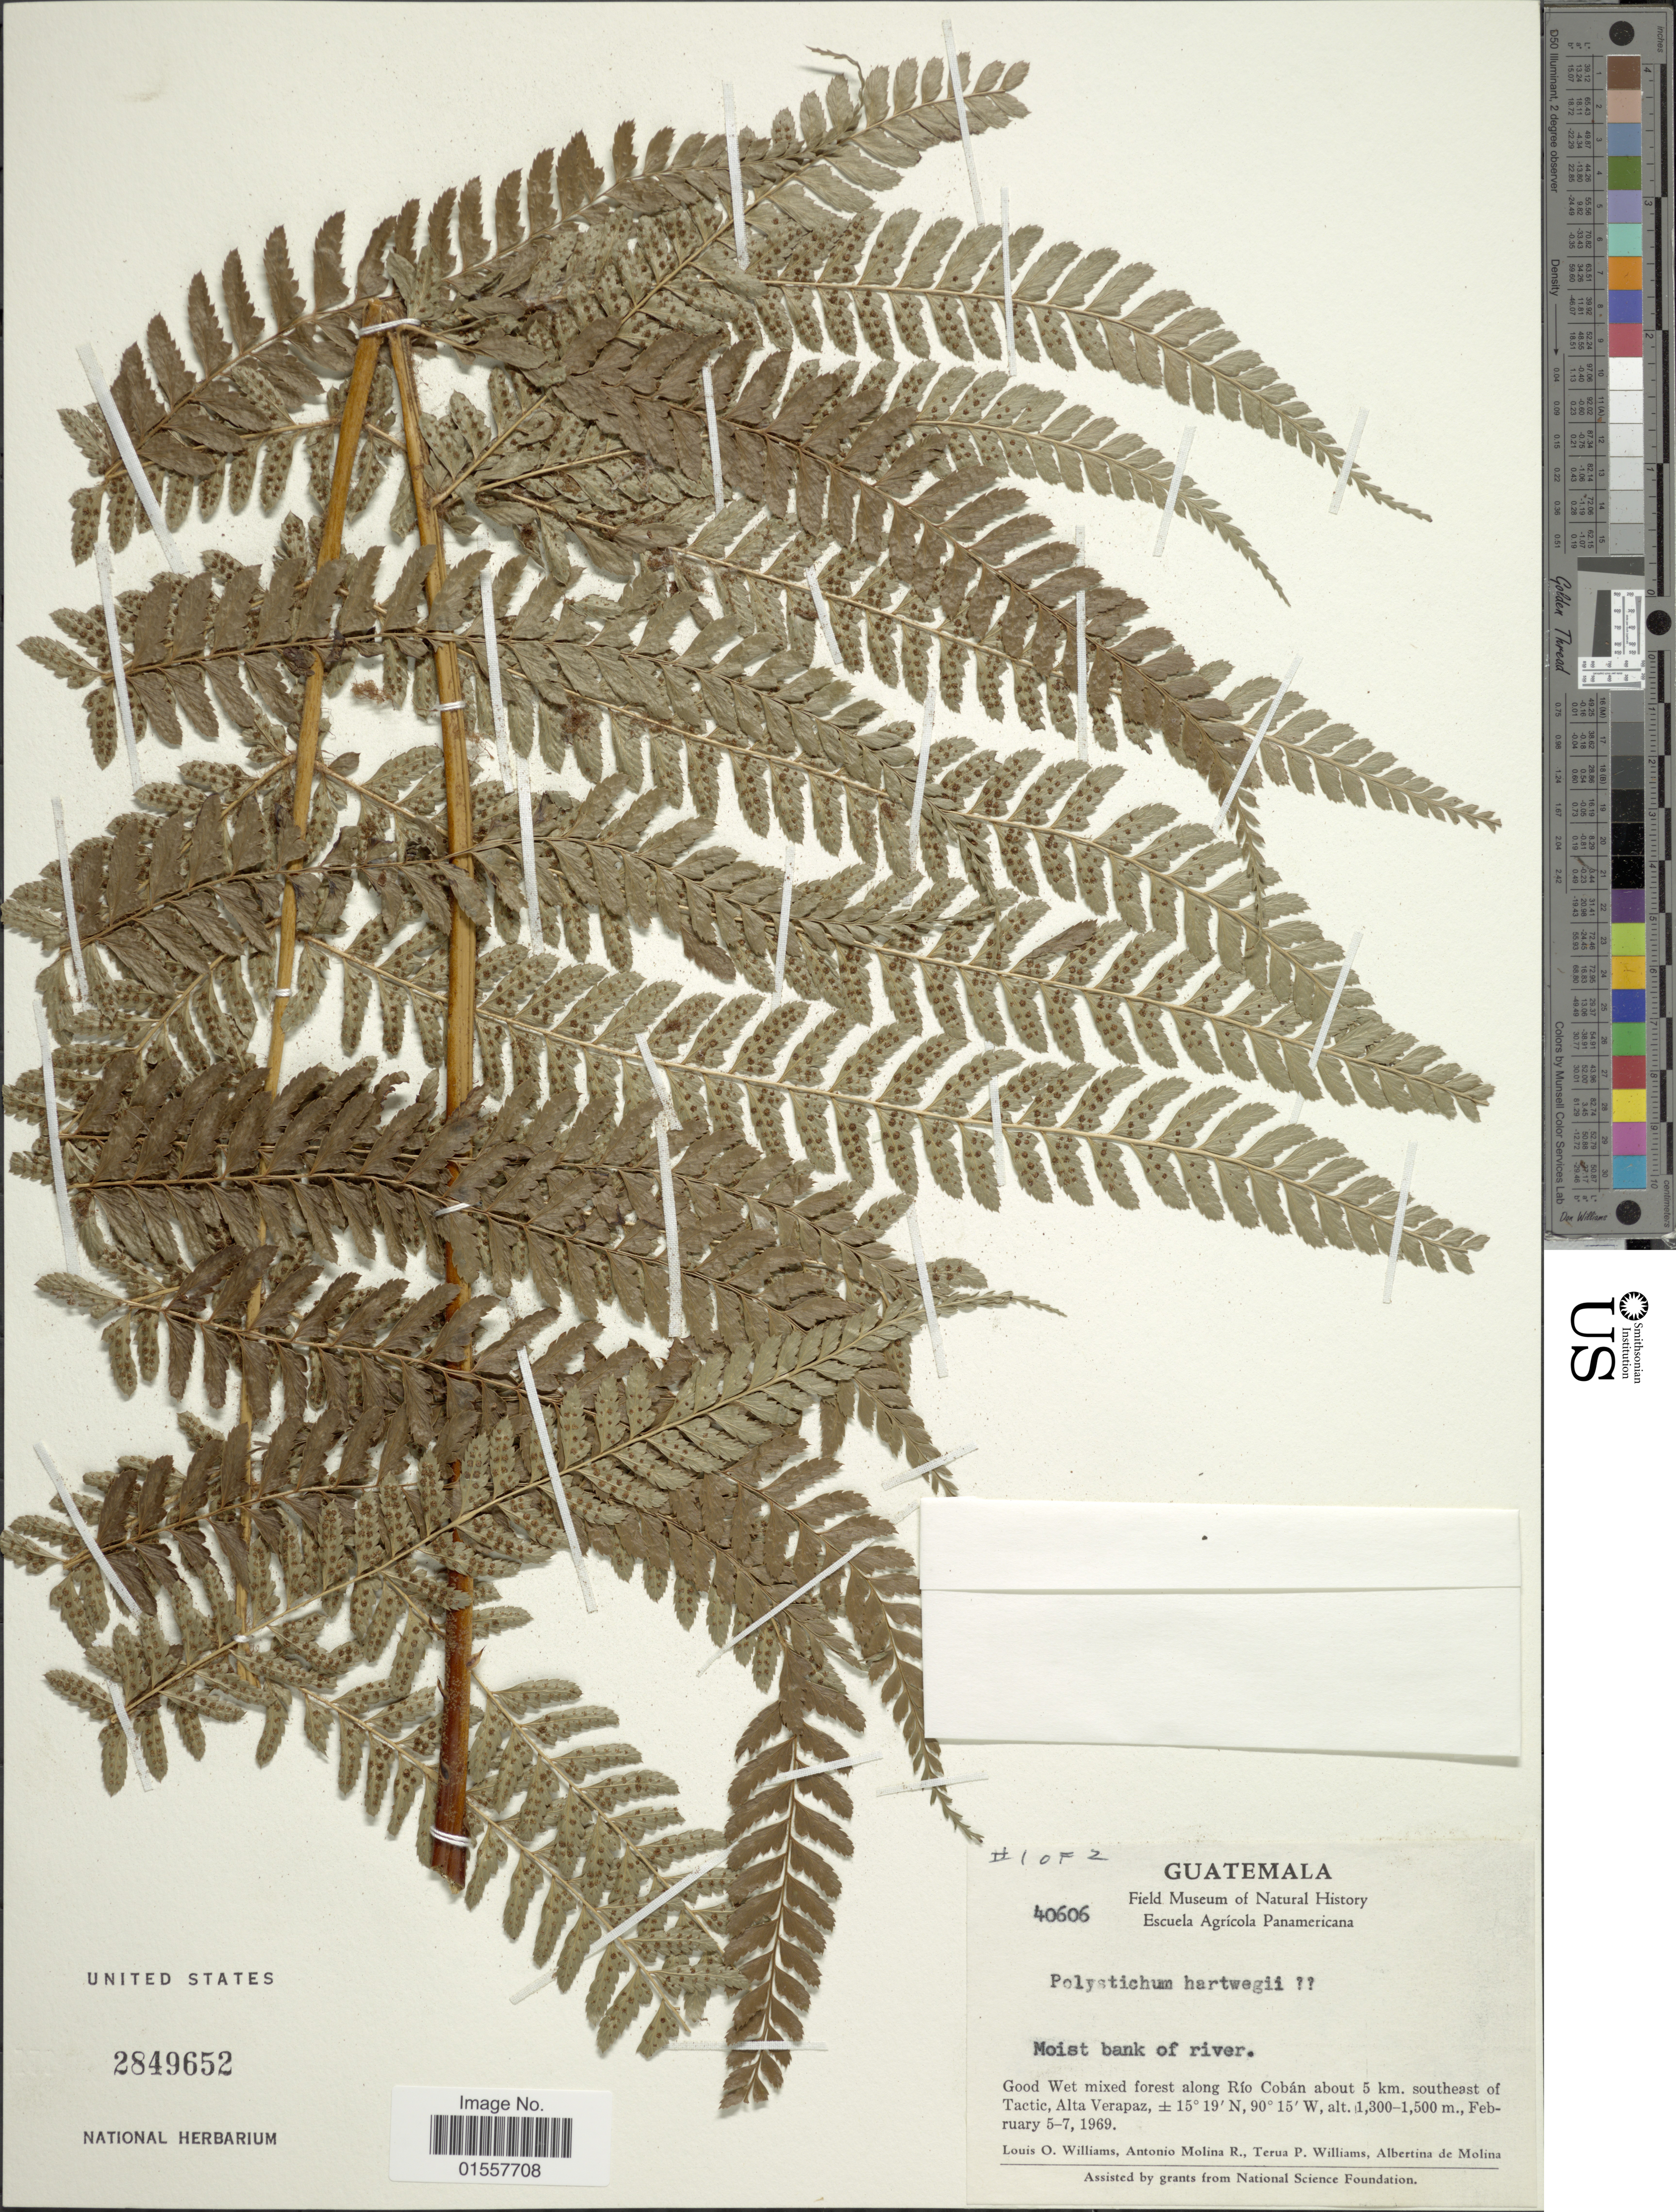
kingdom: Plantae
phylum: Tracheophyta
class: Polypodiopsida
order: Polypodiales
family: Dryopteridaceae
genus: Polystichum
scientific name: Polystichum hartwegii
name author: (Klotzsch) Hieron.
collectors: L. O. Williams, A. Molina R., T. P. Williams & A. R. Molina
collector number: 40606/10F2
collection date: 1969-02-05/1969-02-07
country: Guatemala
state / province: Alta Verapaz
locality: Along Rio Coban about 5 km. southeast of Tactic, Alta Verapaz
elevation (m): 1300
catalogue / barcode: US 2849652